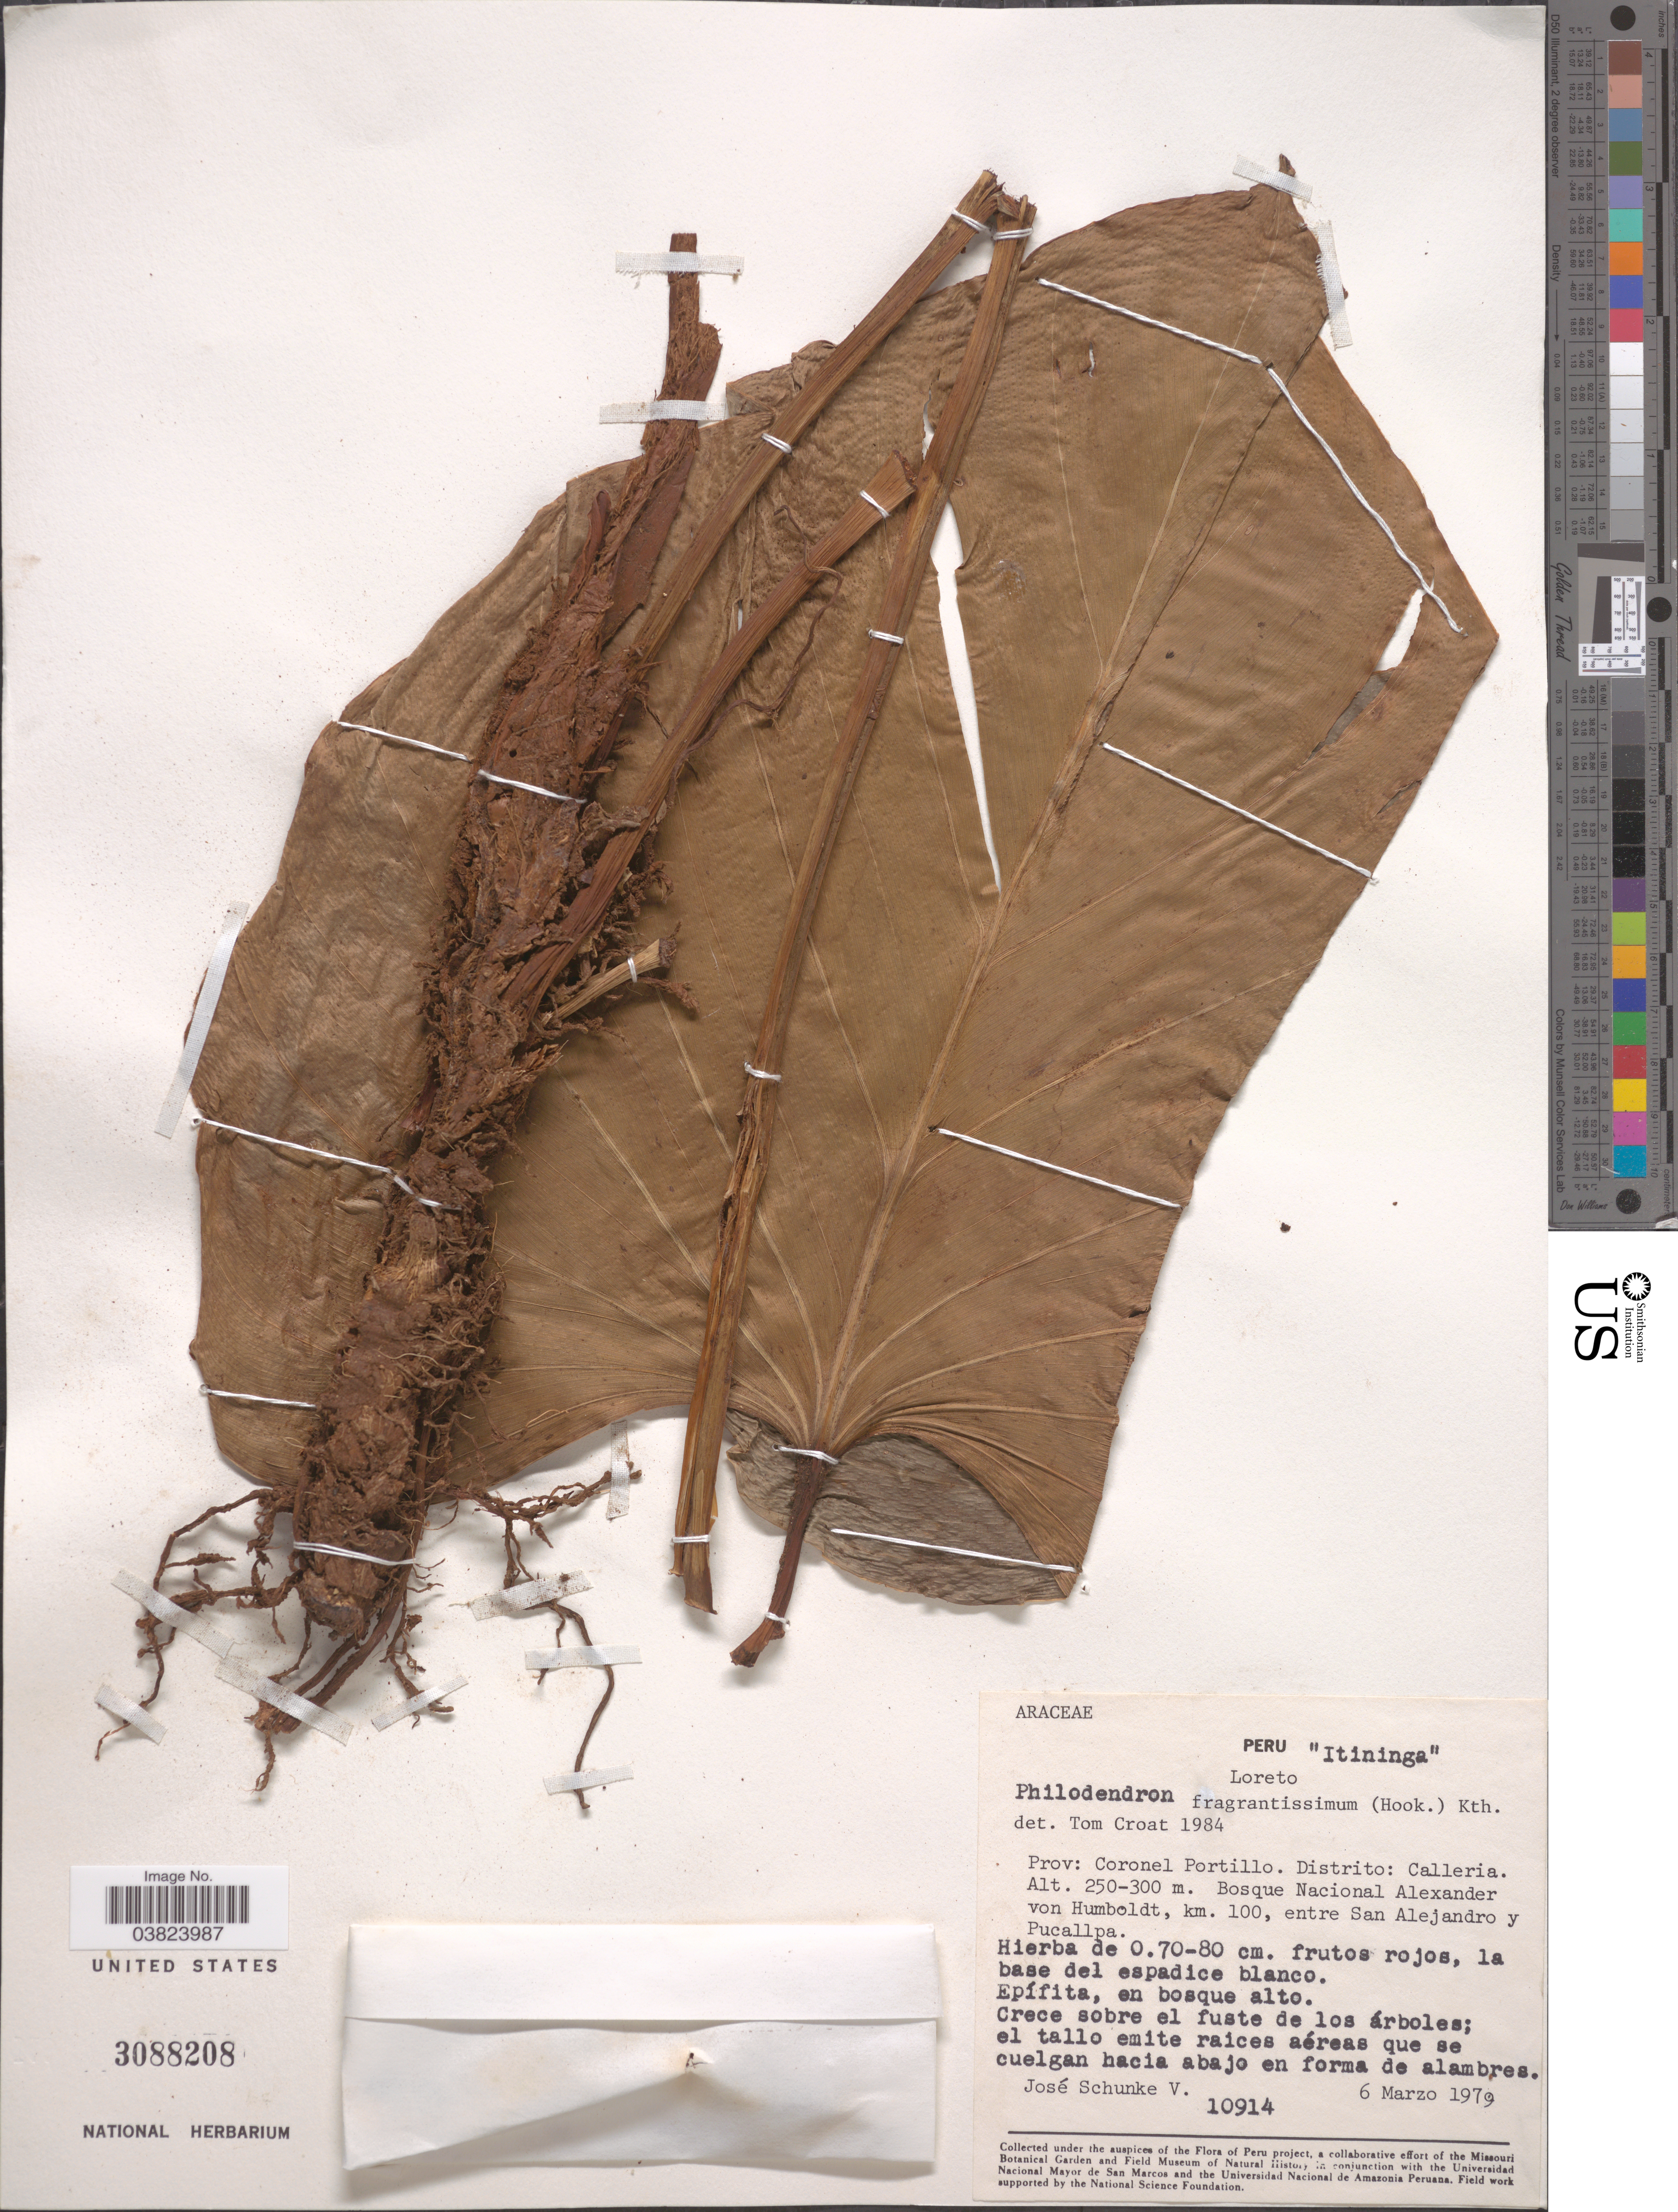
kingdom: Plantae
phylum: Tracheophyta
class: Liliopsida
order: Alismatales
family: Araceae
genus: Philodendron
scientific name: Philodendron fragrantissimum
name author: (G. Don) Kunth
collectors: J. Schunke Vigo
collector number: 10914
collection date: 1979-03-06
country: Peru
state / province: Loreto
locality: Prov. Coronel Portillo. Distrito: Calleria. Bosque Nacional Alexander von Humboldt, km. 100, entre San Alejandro y Pucallpa.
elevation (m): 250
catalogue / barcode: US 3088208